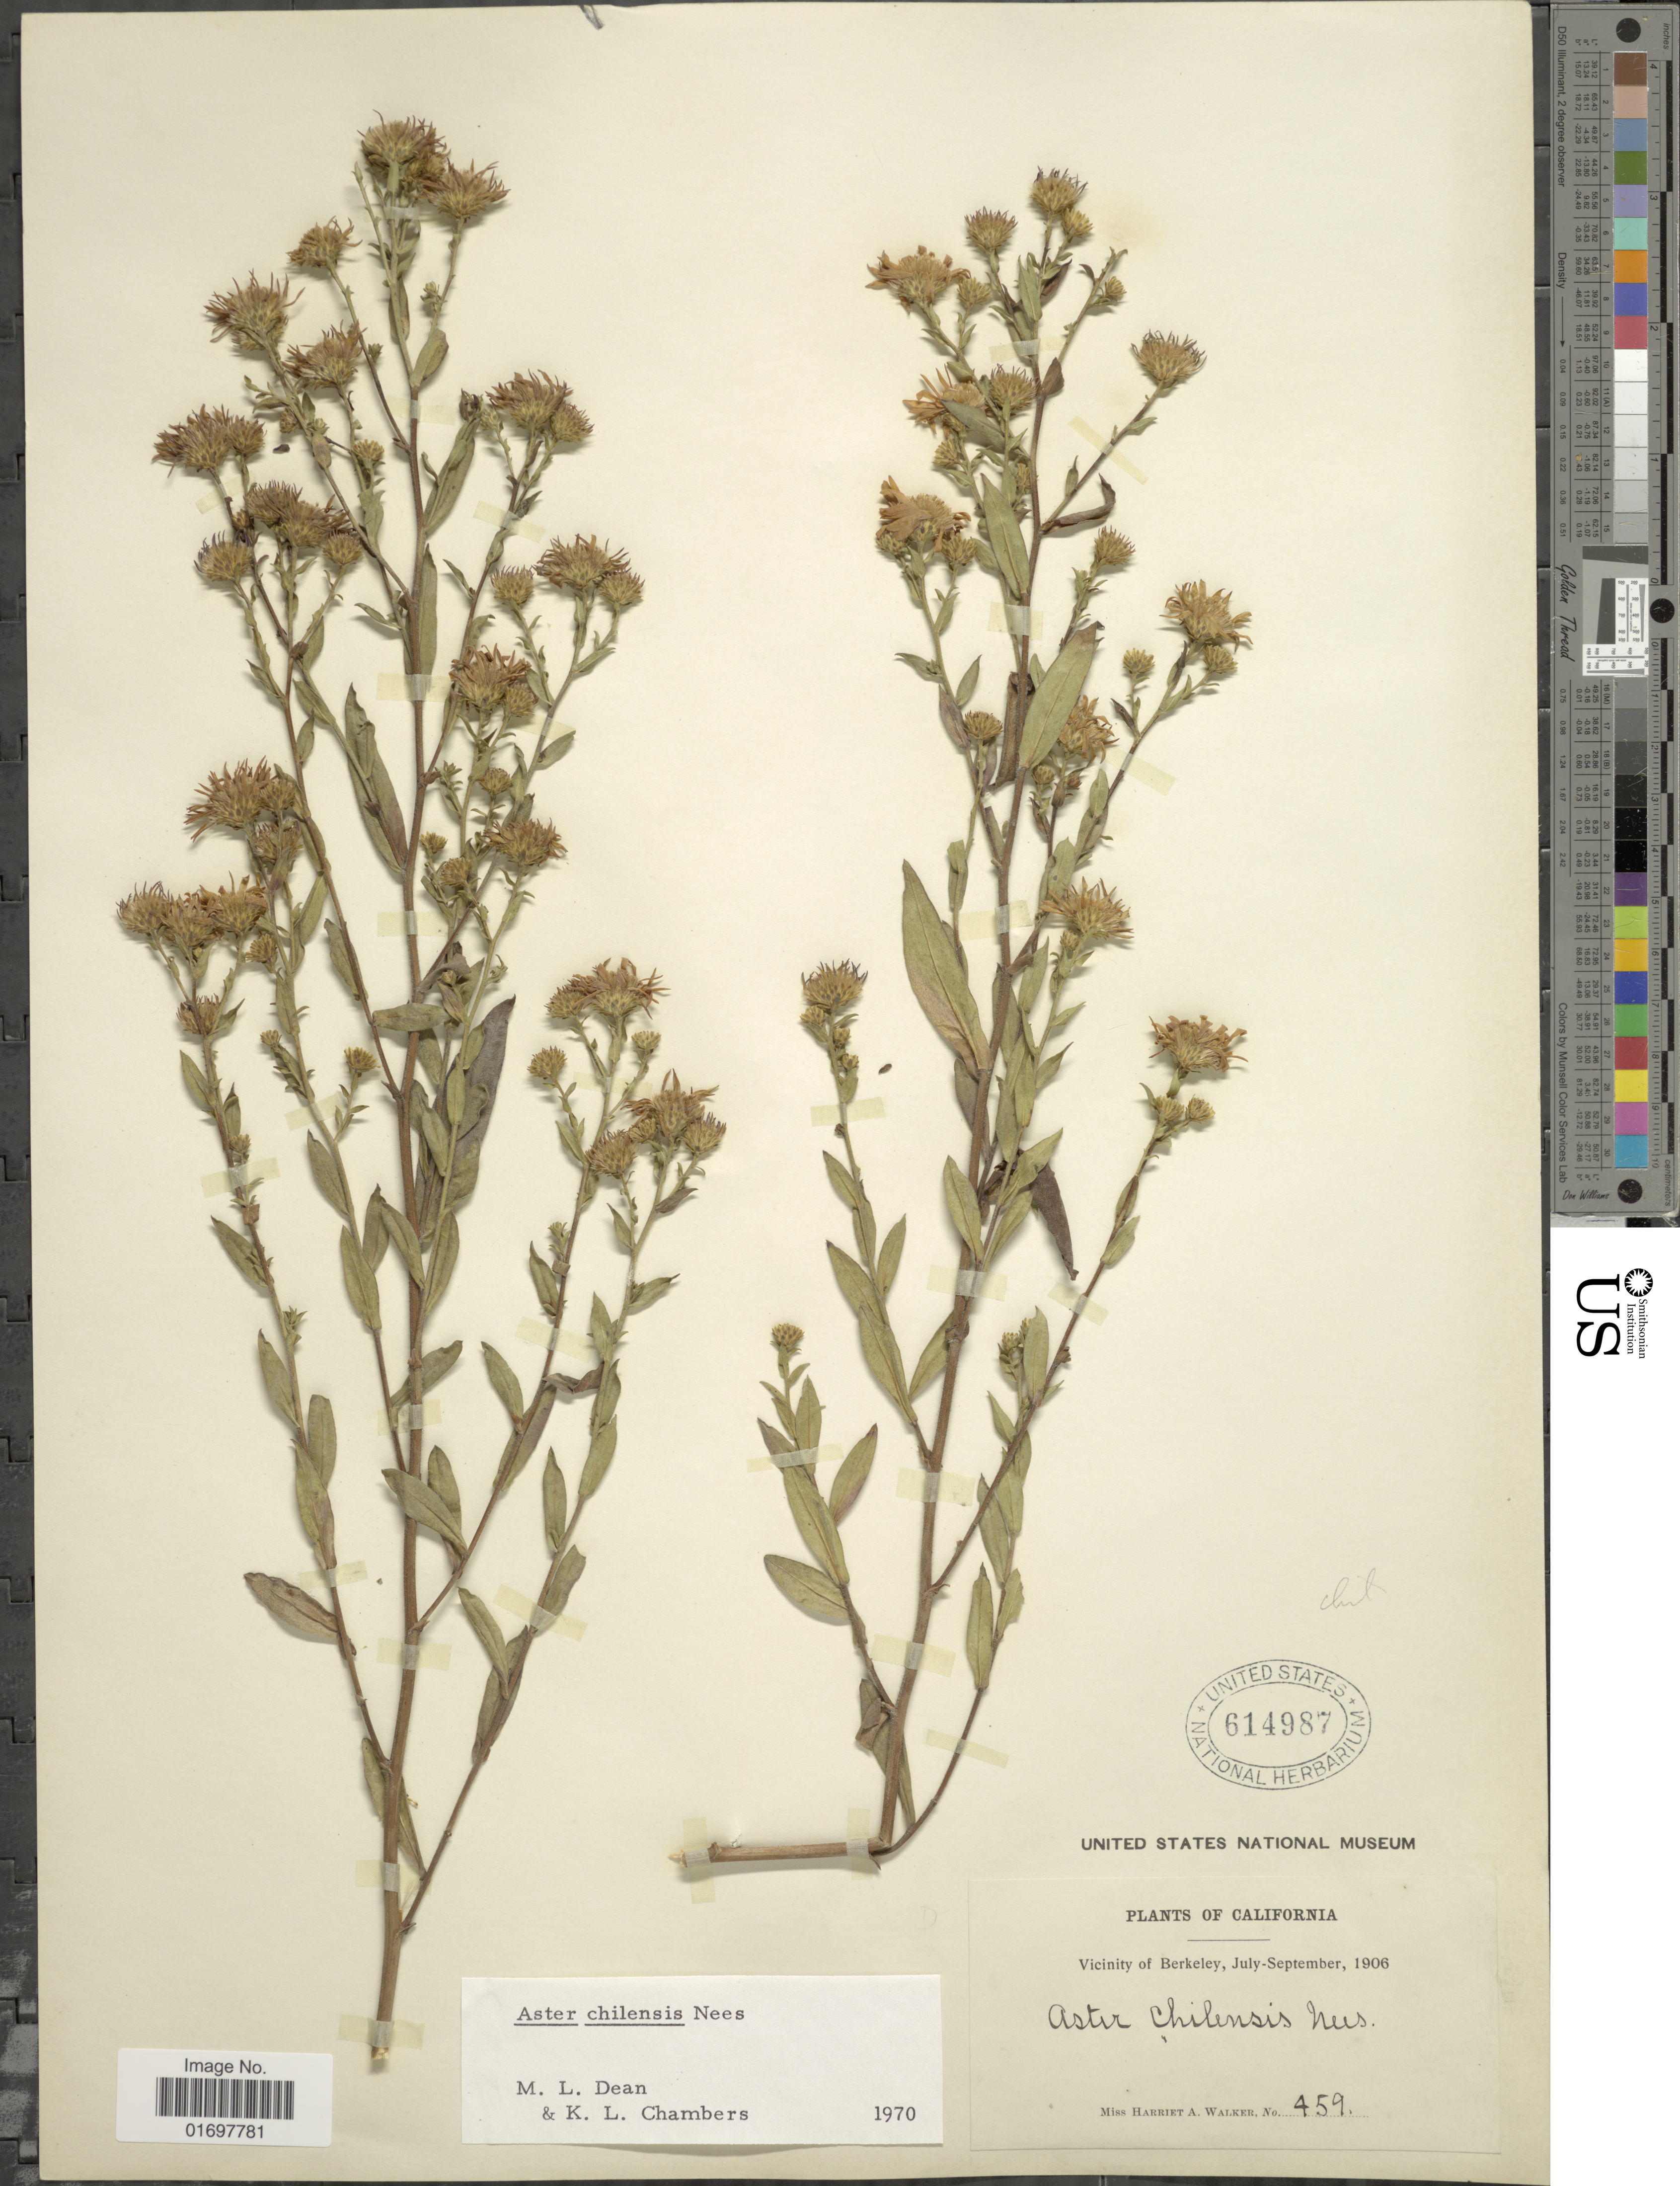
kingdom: Plantae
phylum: Tracheophyta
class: Magnoliopsida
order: Asterales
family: Asteraceae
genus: Symphyotrichum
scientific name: Symphyotrichum chilense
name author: (Nees) G.L. Nesom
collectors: H. Walker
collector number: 459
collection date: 1906-07/1906-09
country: United States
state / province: California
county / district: Alameda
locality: Vicinity of Berkeley.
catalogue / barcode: US 614987